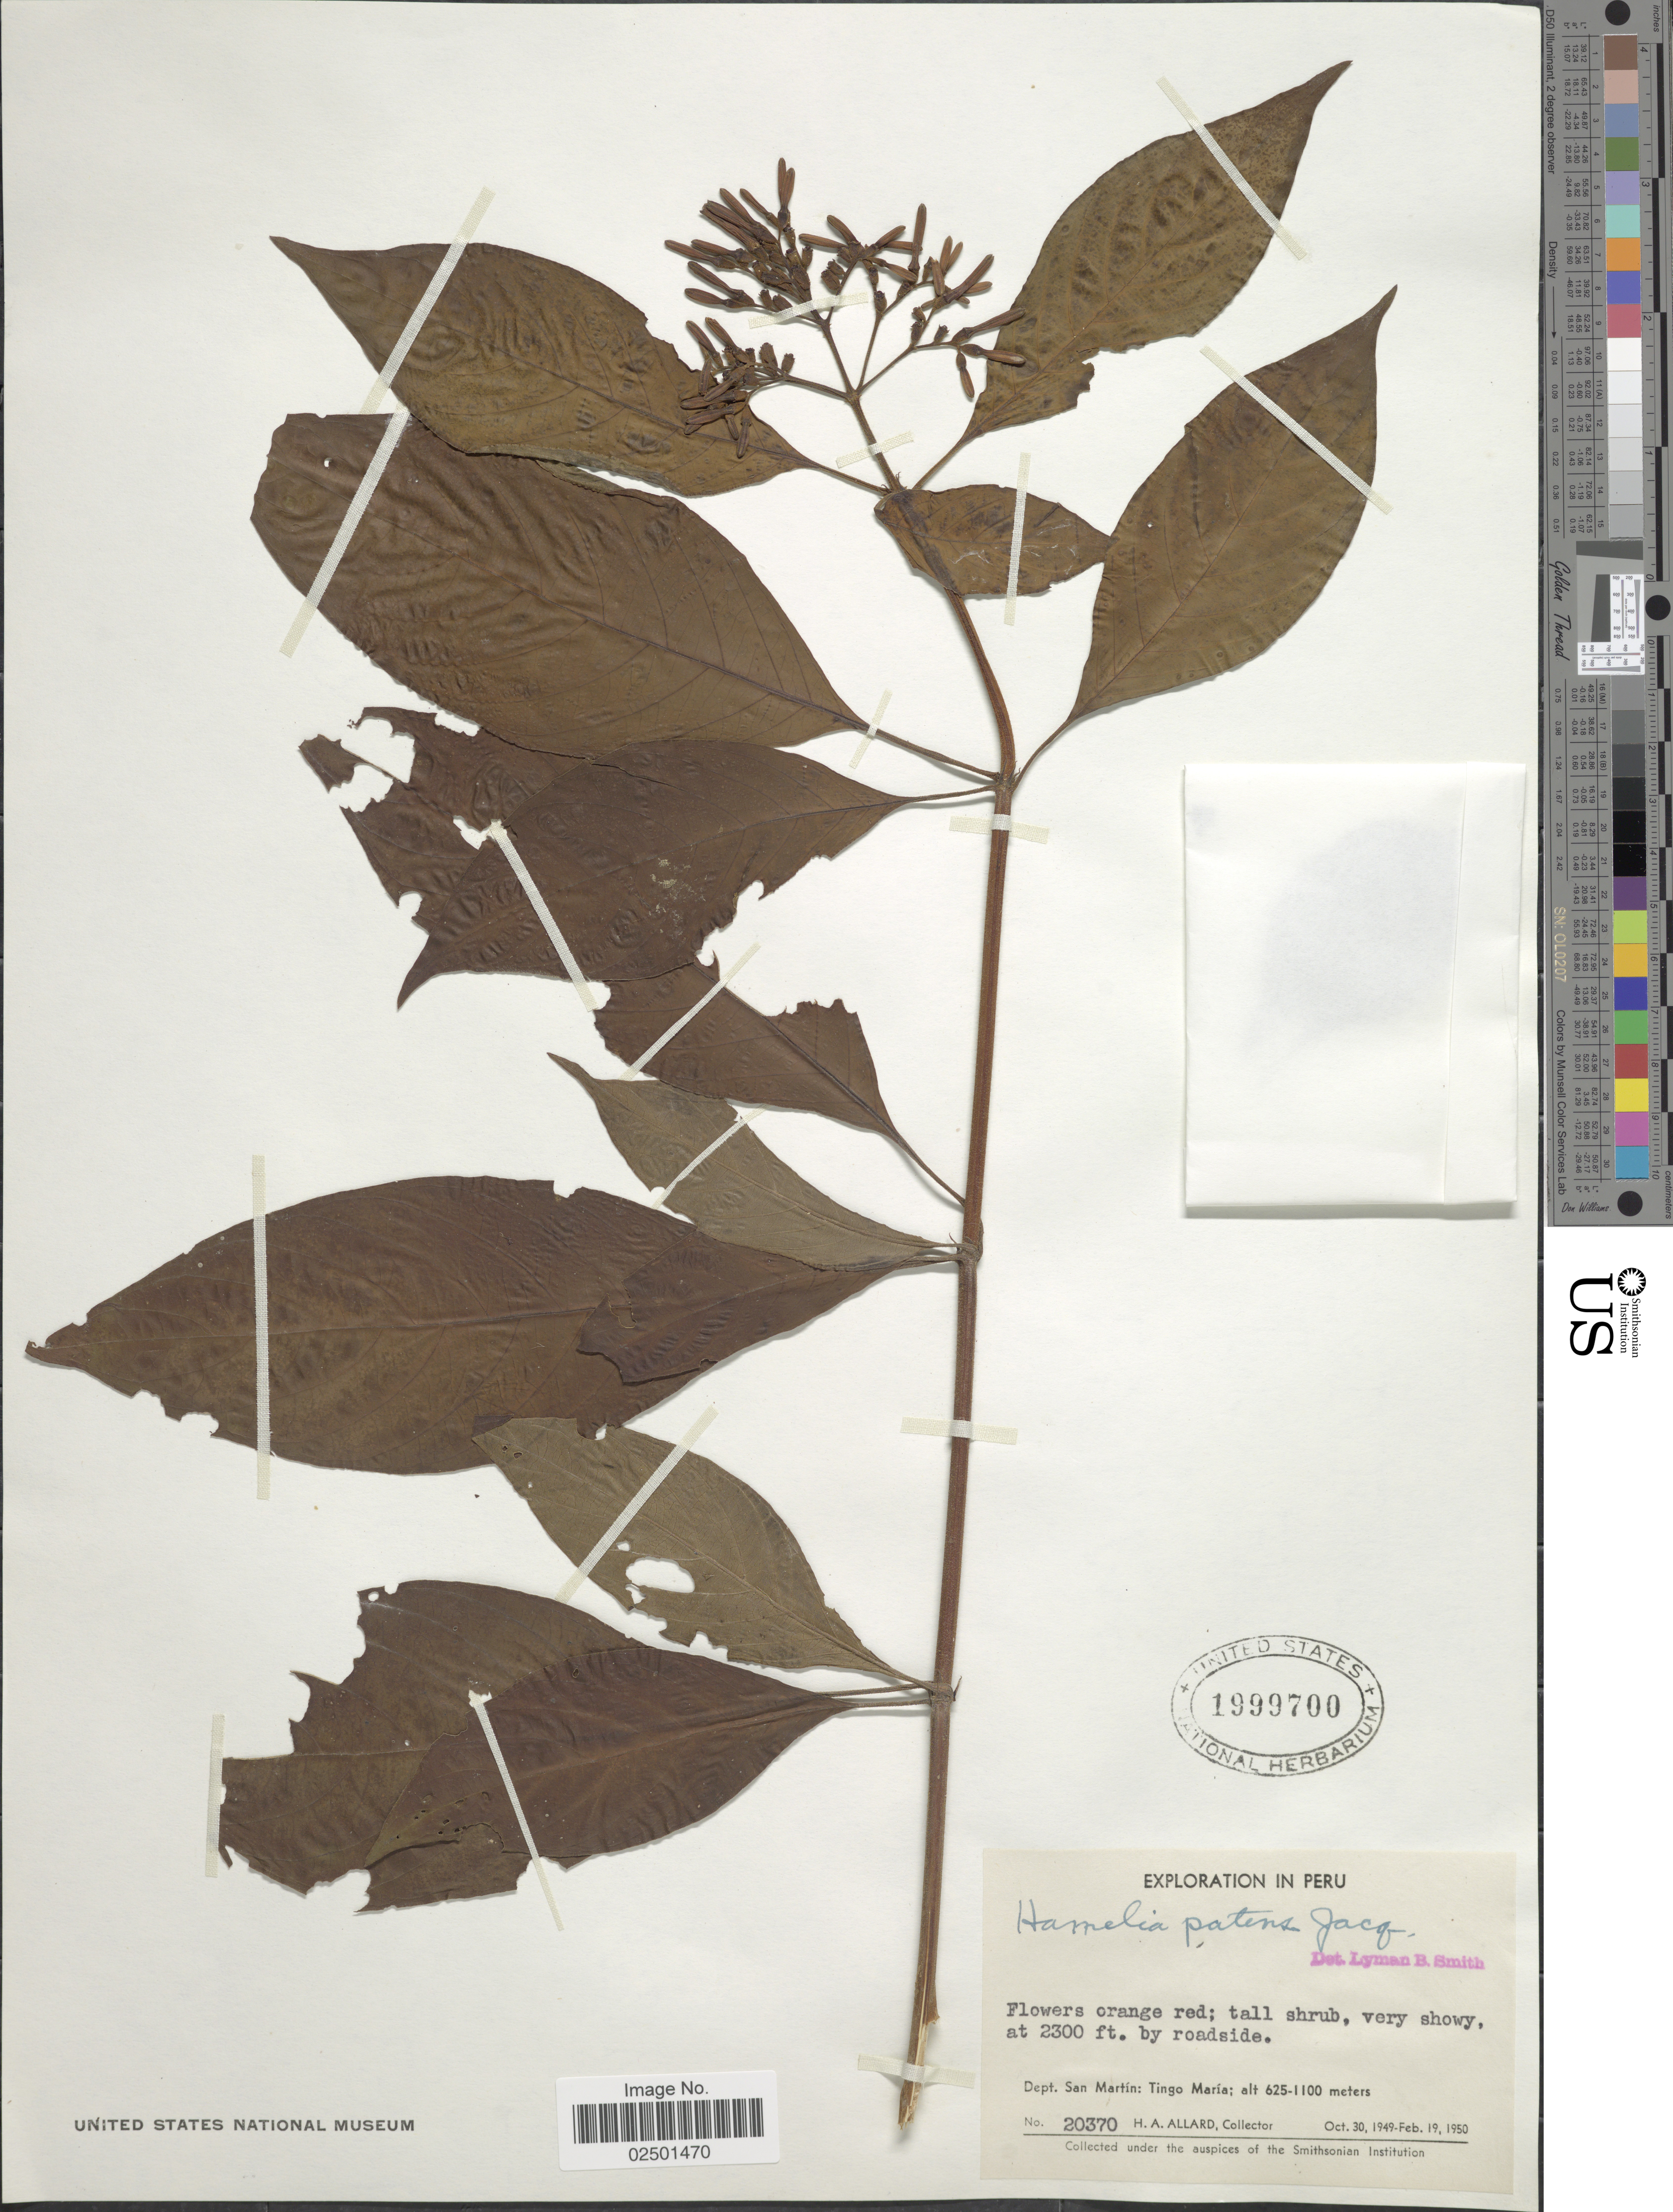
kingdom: Plantae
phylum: Tracheophyta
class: Magnoliopsida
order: Gentianales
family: Rubiaceae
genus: Hamelia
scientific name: Hamelia patens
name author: Jacq.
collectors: H. A. Allard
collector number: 20370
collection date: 1949-10-30/1950-02-19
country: Peru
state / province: San Martín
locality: Dept. de San Martin: Tingo Maria.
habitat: by roadside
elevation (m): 625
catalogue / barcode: US 1999700